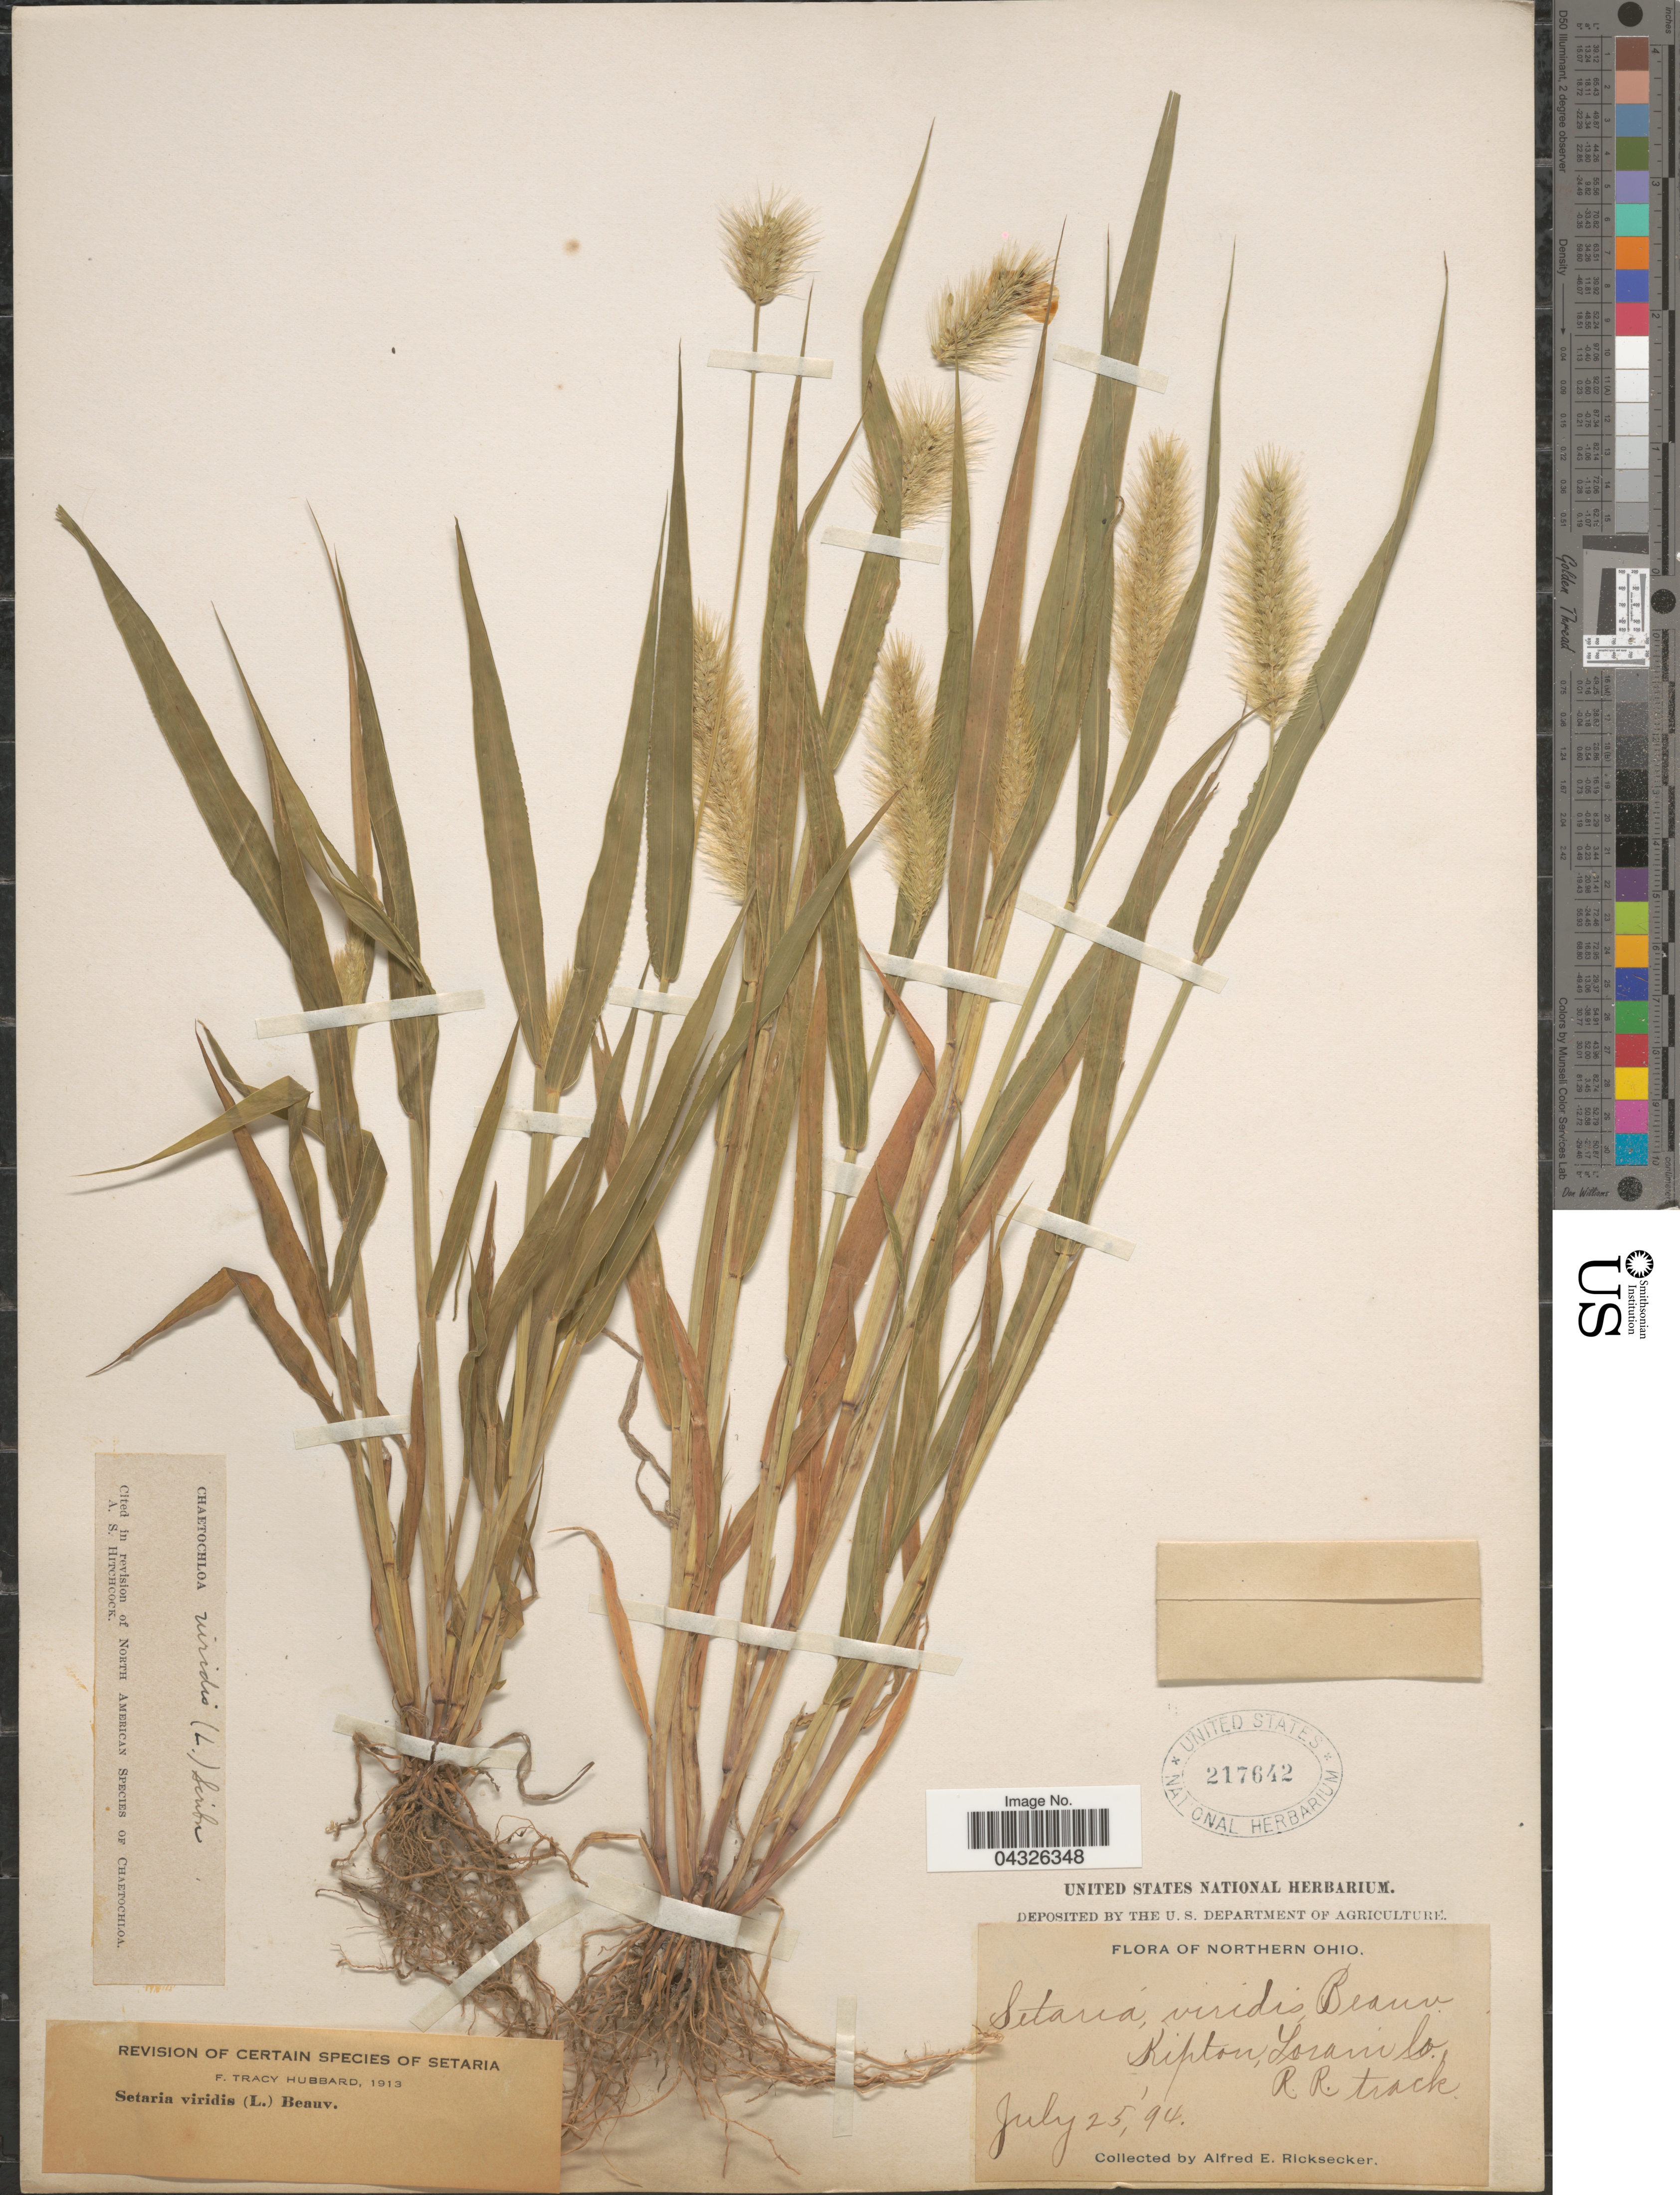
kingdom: Plantae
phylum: Tracheophyta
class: Liliopsida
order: Poales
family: Poaceae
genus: Setaria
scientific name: Setaria viridis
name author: (L.) P. Beauv.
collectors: A. E. Ricksecker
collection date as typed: Transcribed d/m/y: 28/7/94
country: United States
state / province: Ohio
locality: Northern Ohio. Kipton, Lorani Co. R.R. track.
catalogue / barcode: US 217642